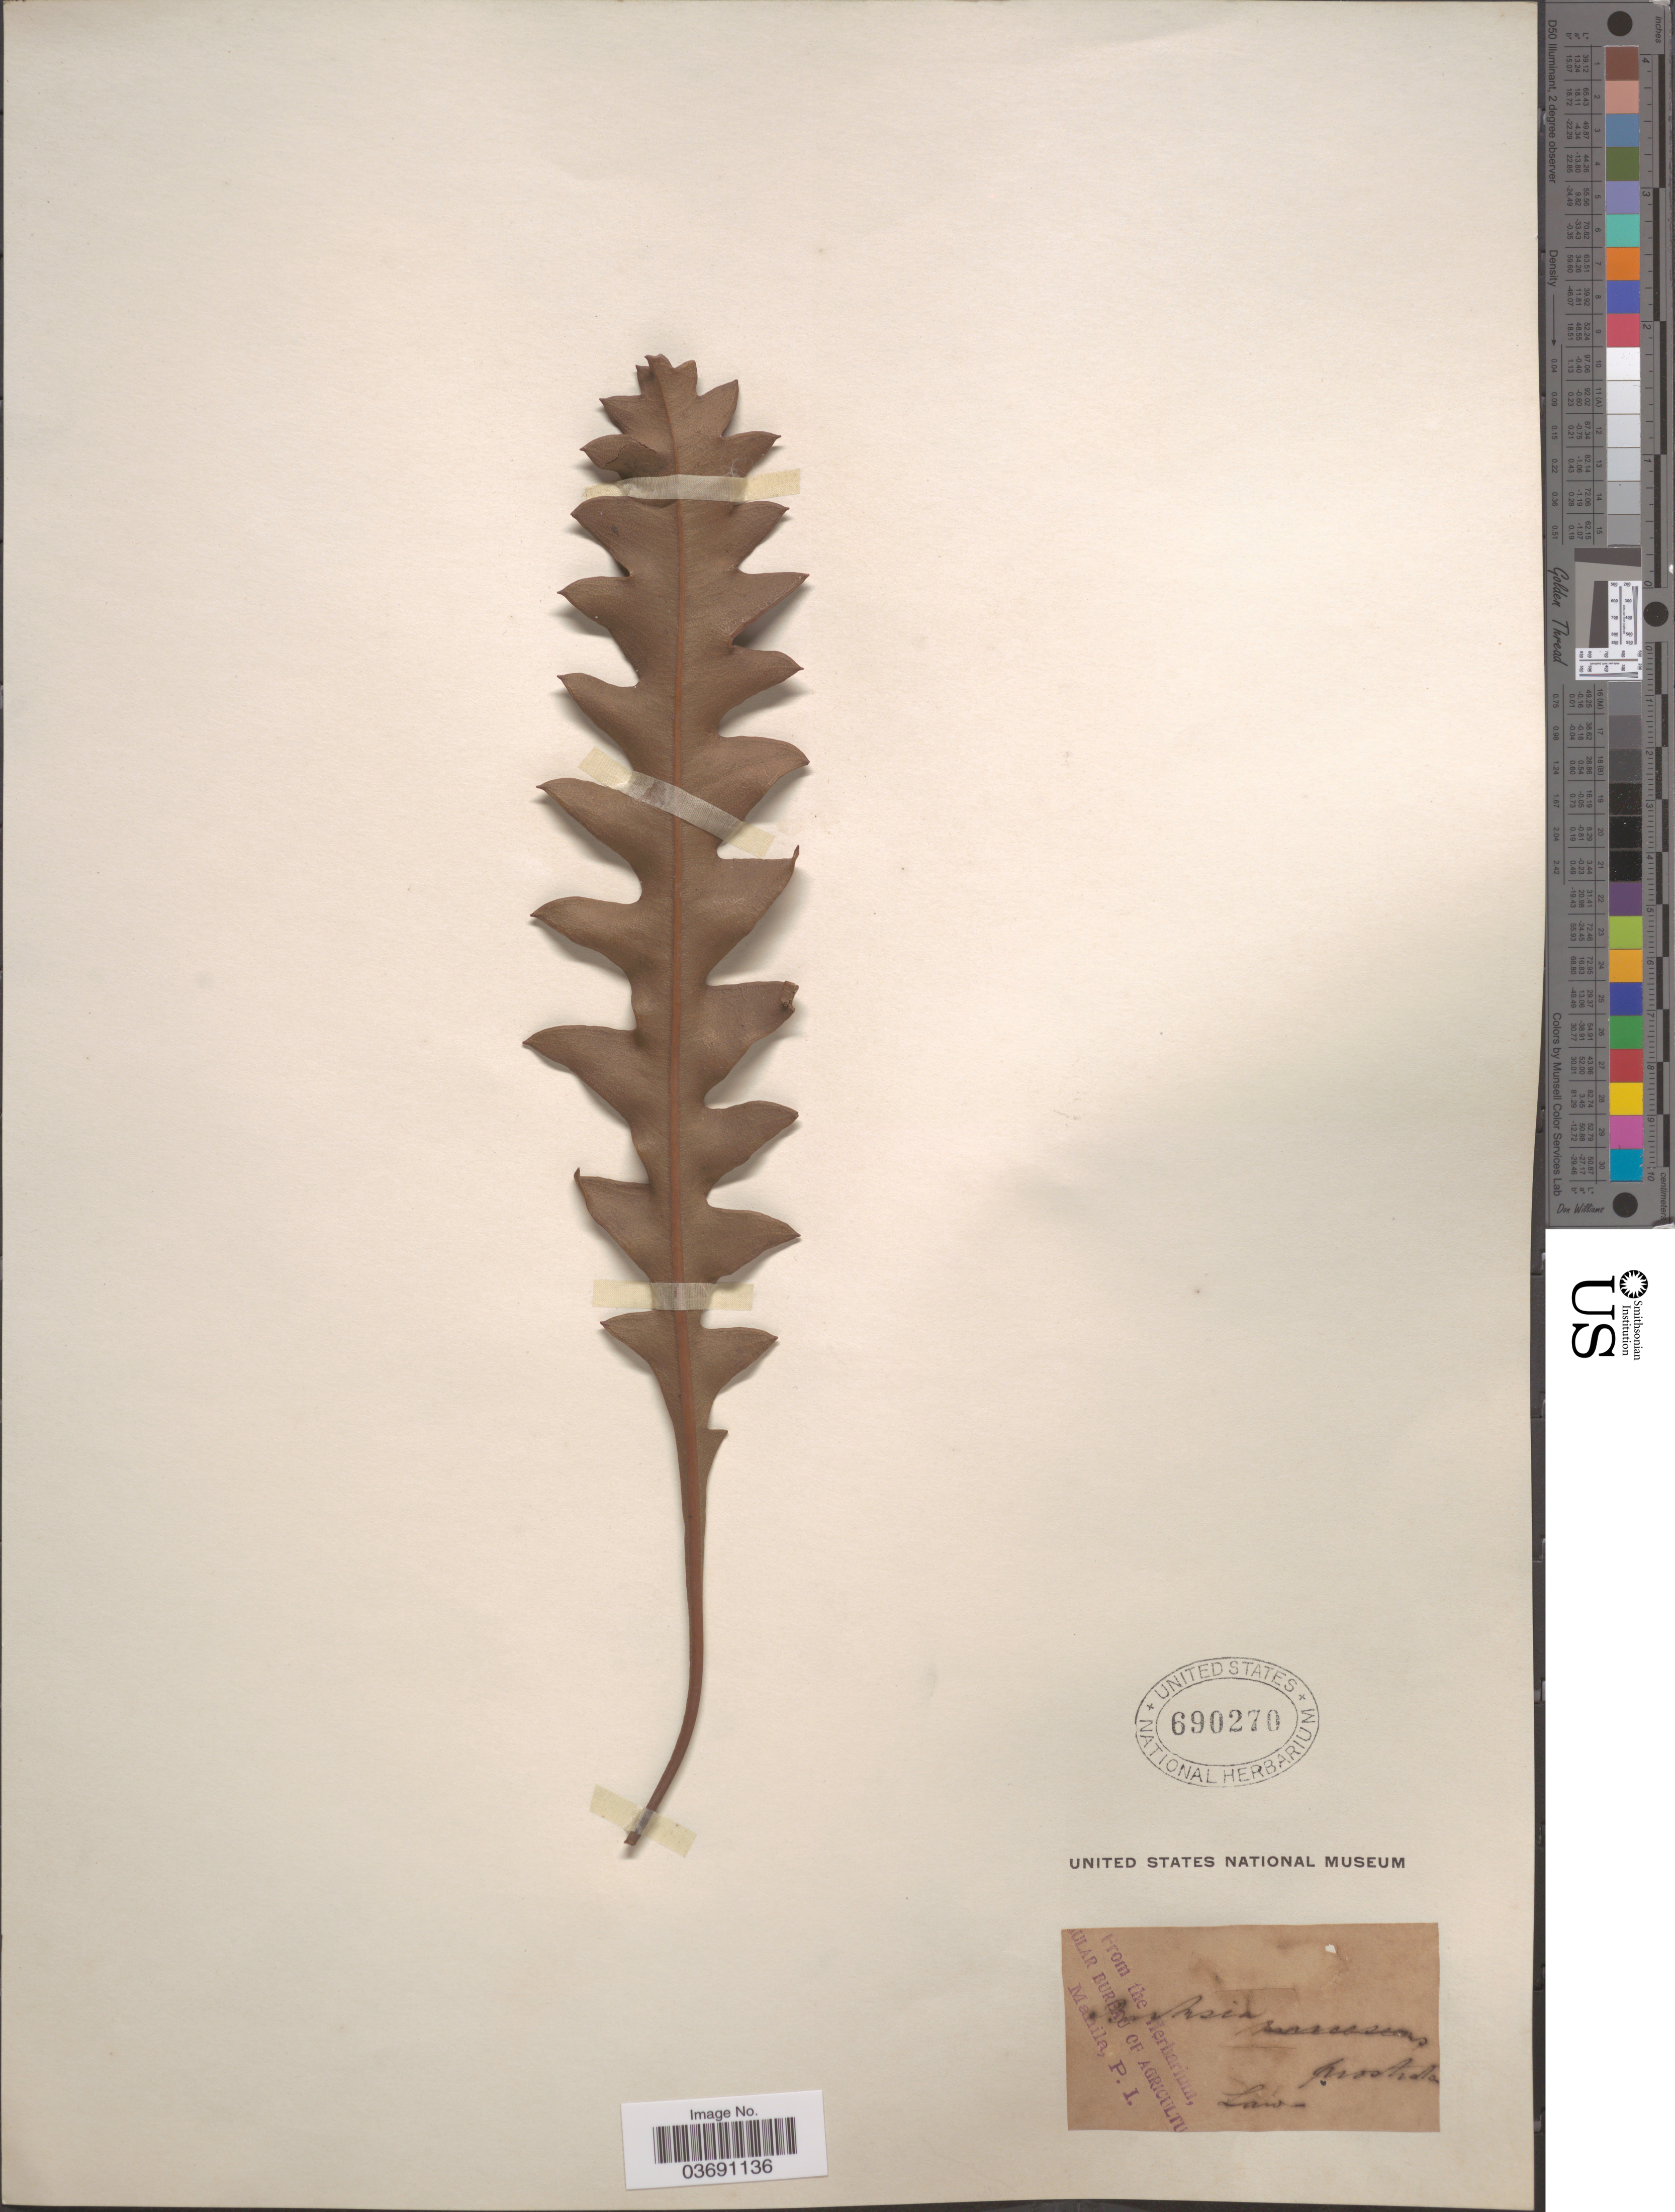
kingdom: Plantae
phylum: Tracheophyta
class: Magnoliopsida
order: Proteales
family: Proteaceae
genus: Banksia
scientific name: Banksia prostrata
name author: J.R. Forst. & G. Forst.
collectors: -. Law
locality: Prostrata. [unsure placement]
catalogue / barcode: US 690270